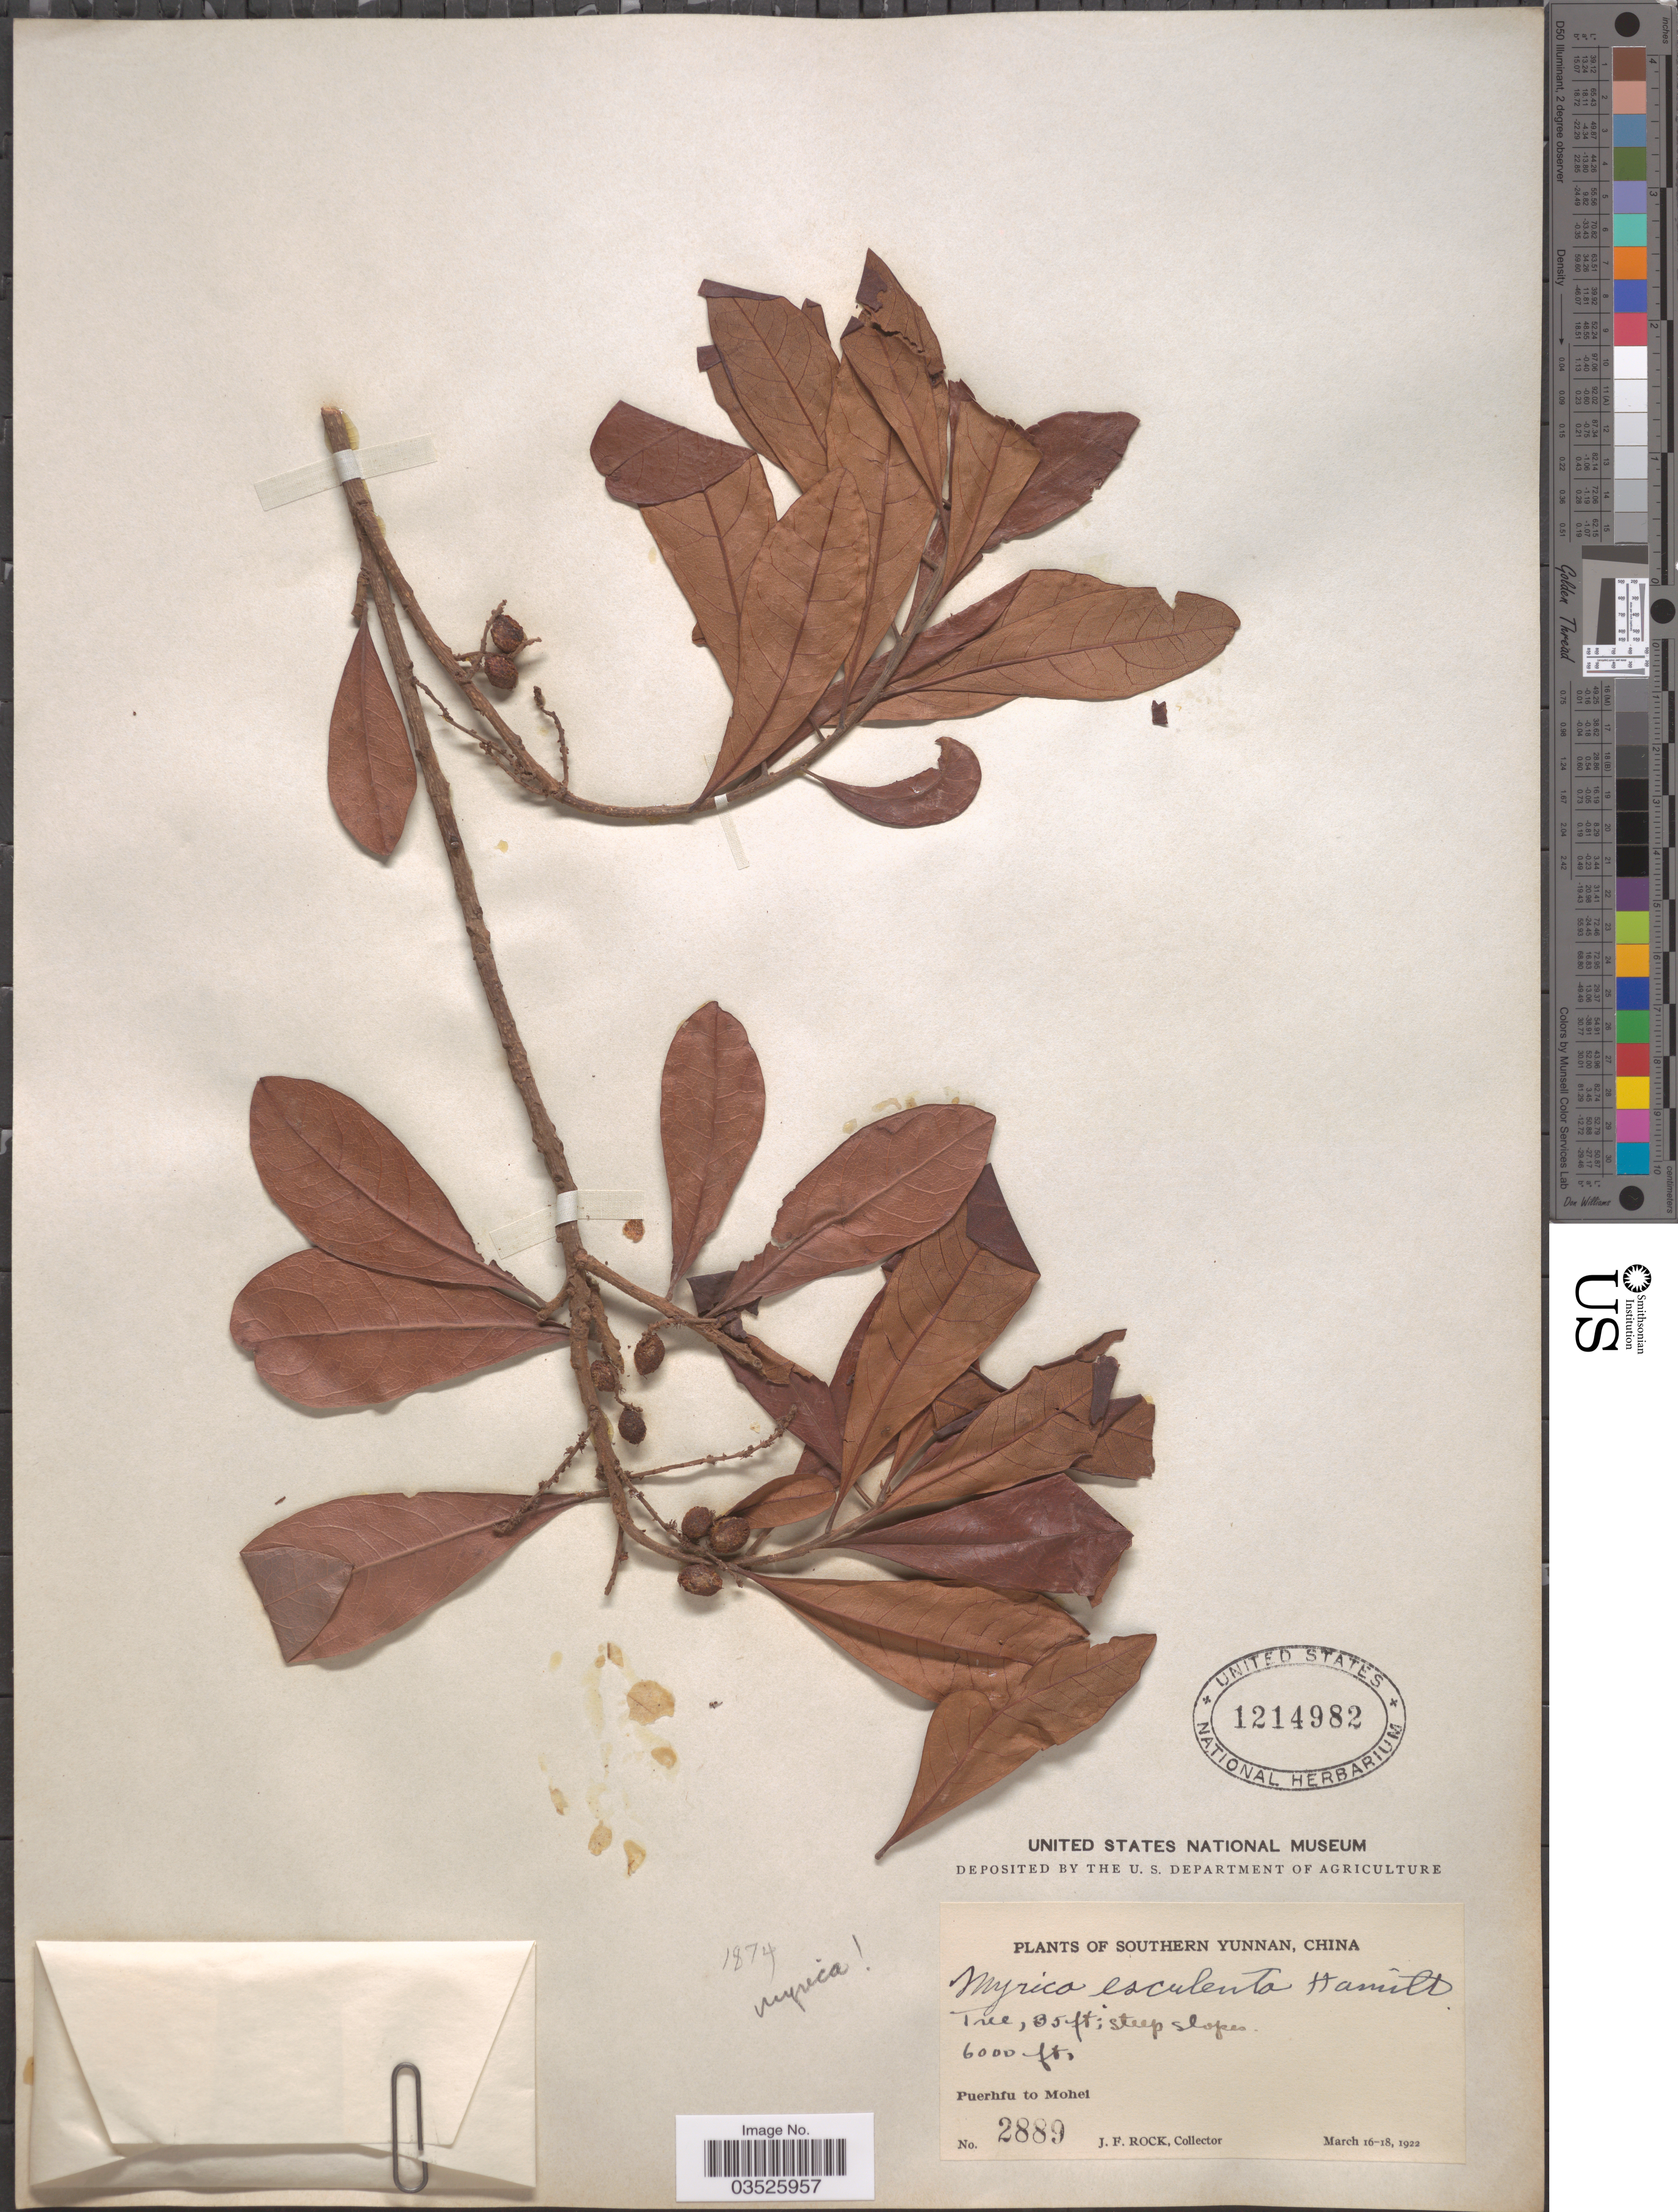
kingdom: Plantae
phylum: Tracheophyta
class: Magnoliopsida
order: Fagales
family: Myricaceae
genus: Morella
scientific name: Morella esculenta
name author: (Buch.-Ham. ex D. Don) I.M. Turner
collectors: J. Rock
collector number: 2889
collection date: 1922-03-16/1922-03-18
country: China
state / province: Yunnan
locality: Southern Yunnan. Steep slopes. Puerhfu to Mohei.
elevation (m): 1829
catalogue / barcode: US 1214982